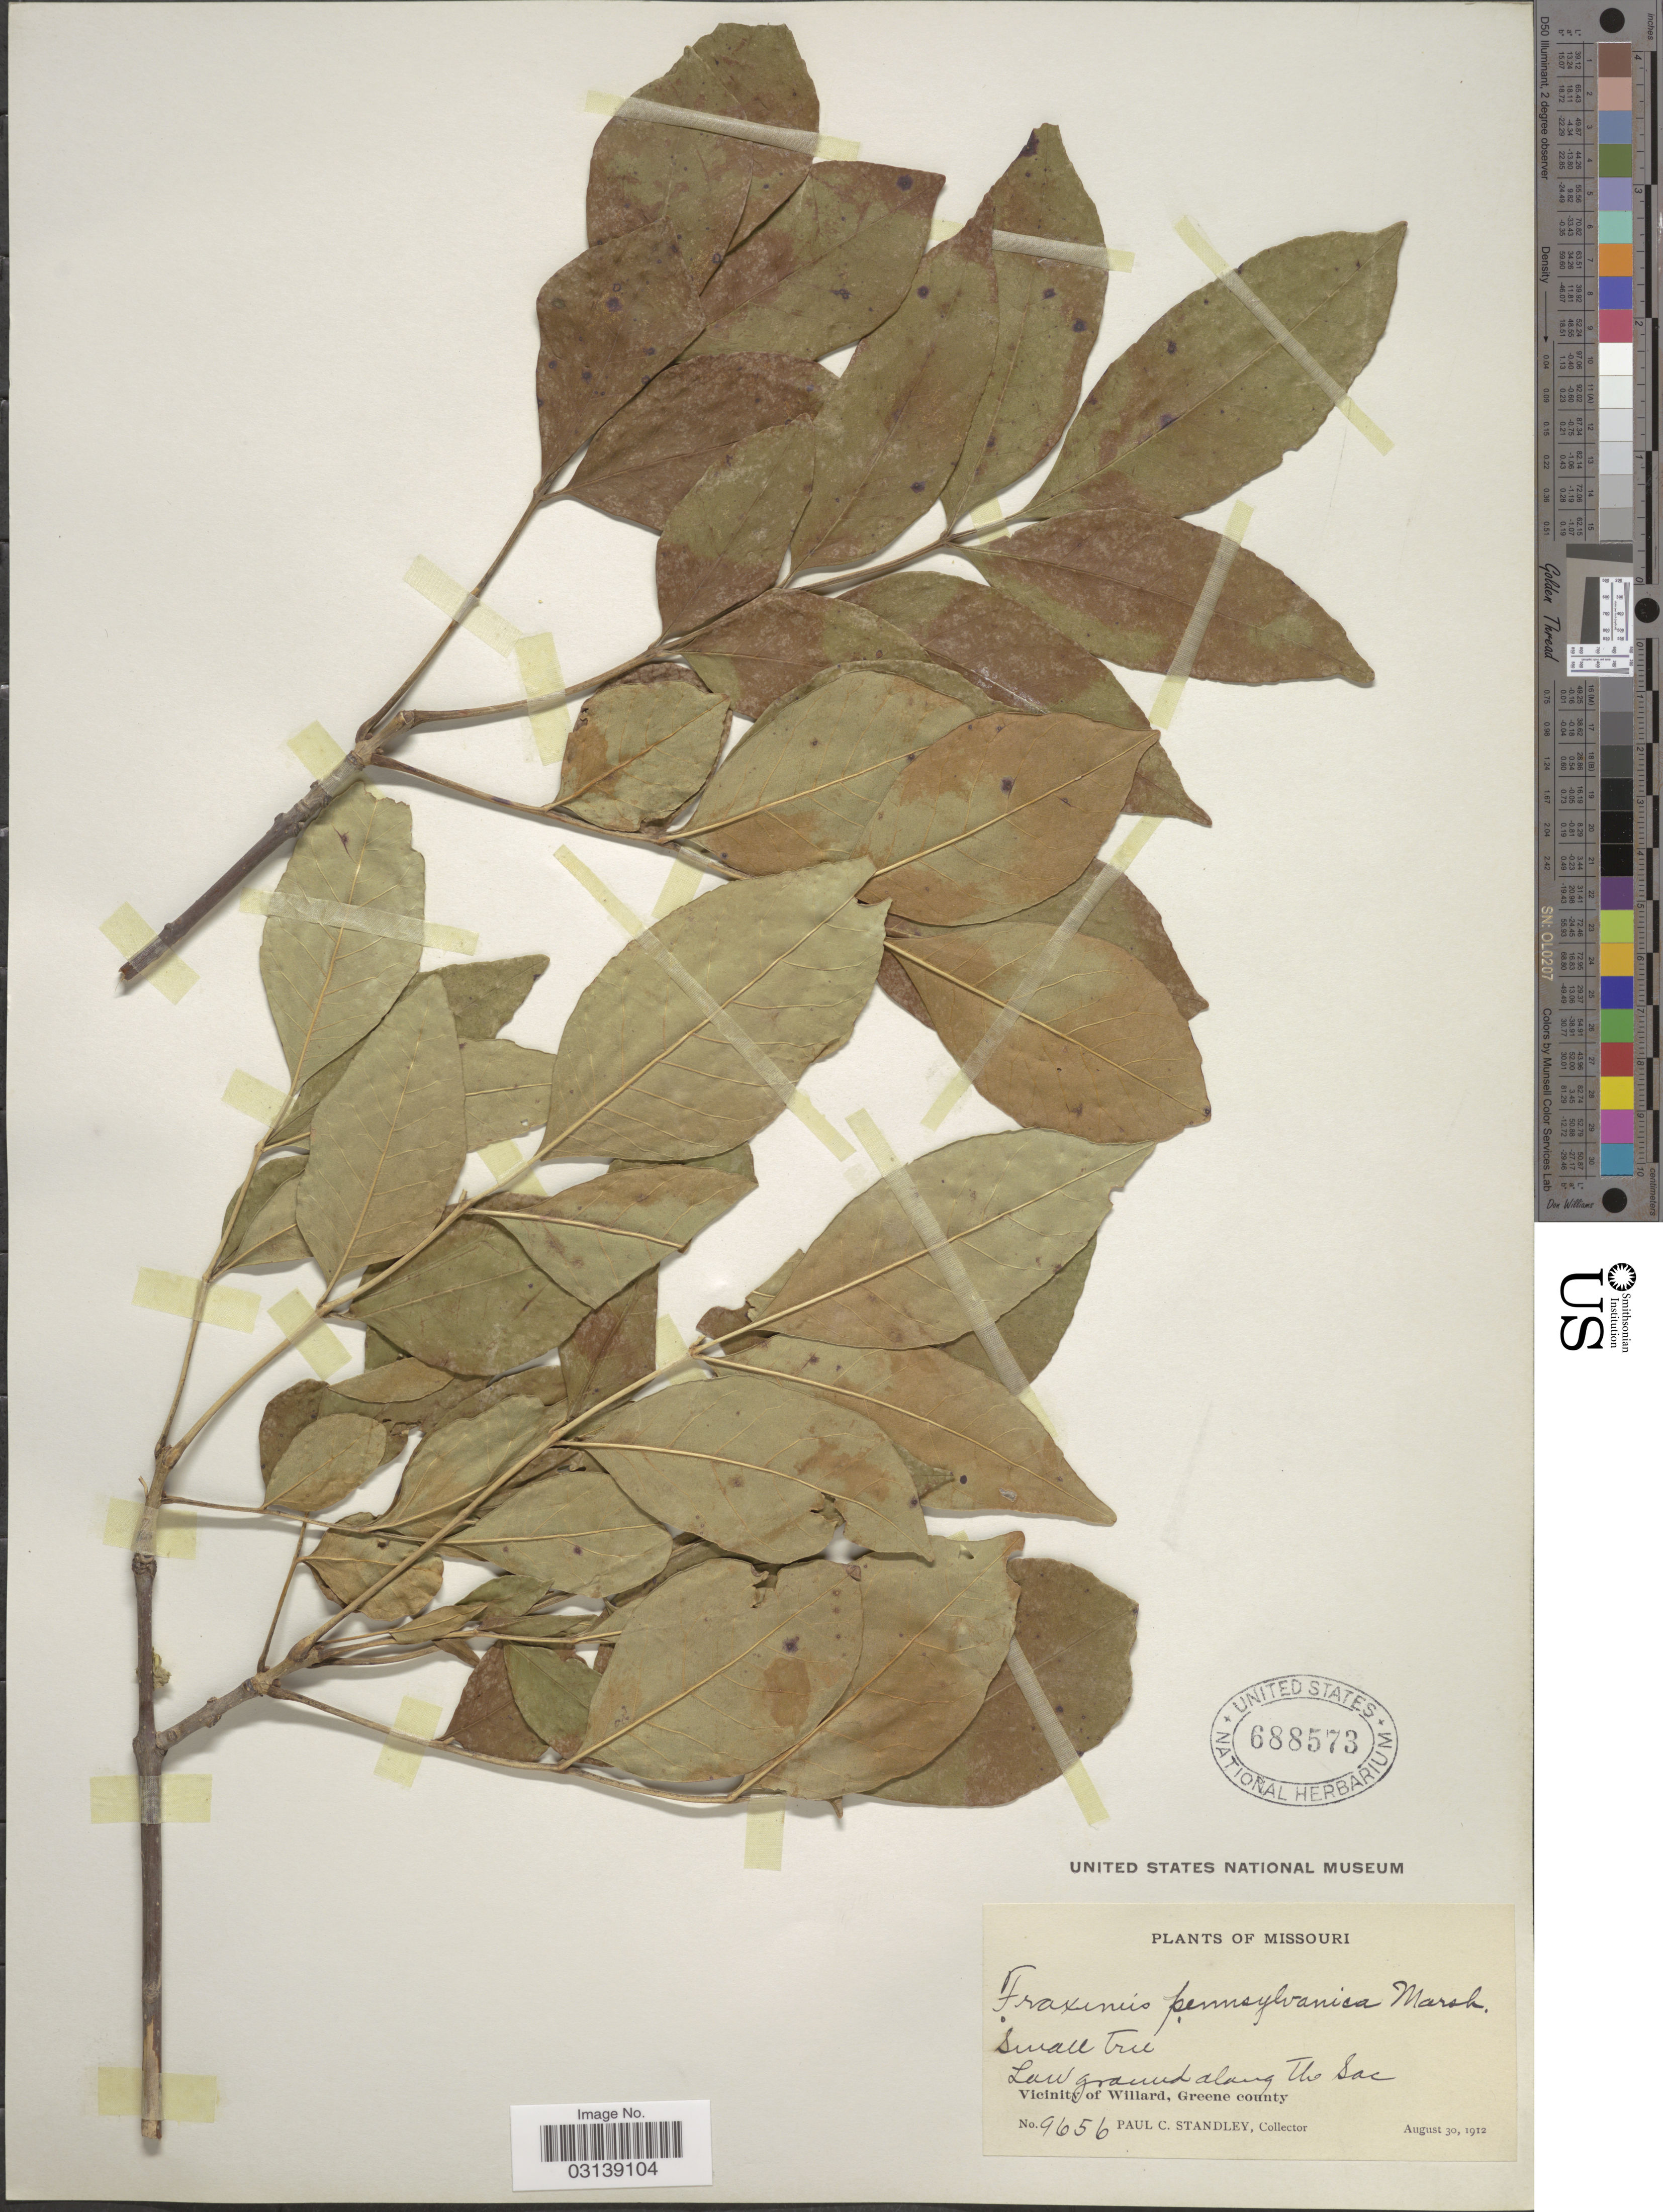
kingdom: Plantae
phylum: Tracheophyta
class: Magnoliopsida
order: Lamiales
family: Oleaceae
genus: Fraxinus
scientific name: Fraxinus pennsylvanica var. lanceolata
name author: Sarg.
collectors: P. C. Standley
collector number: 9656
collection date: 1912-08-30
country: United States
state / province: Missouri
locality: Low ground along the Sac. Vicinity of Willard, Greene county.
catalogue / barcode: US 688573